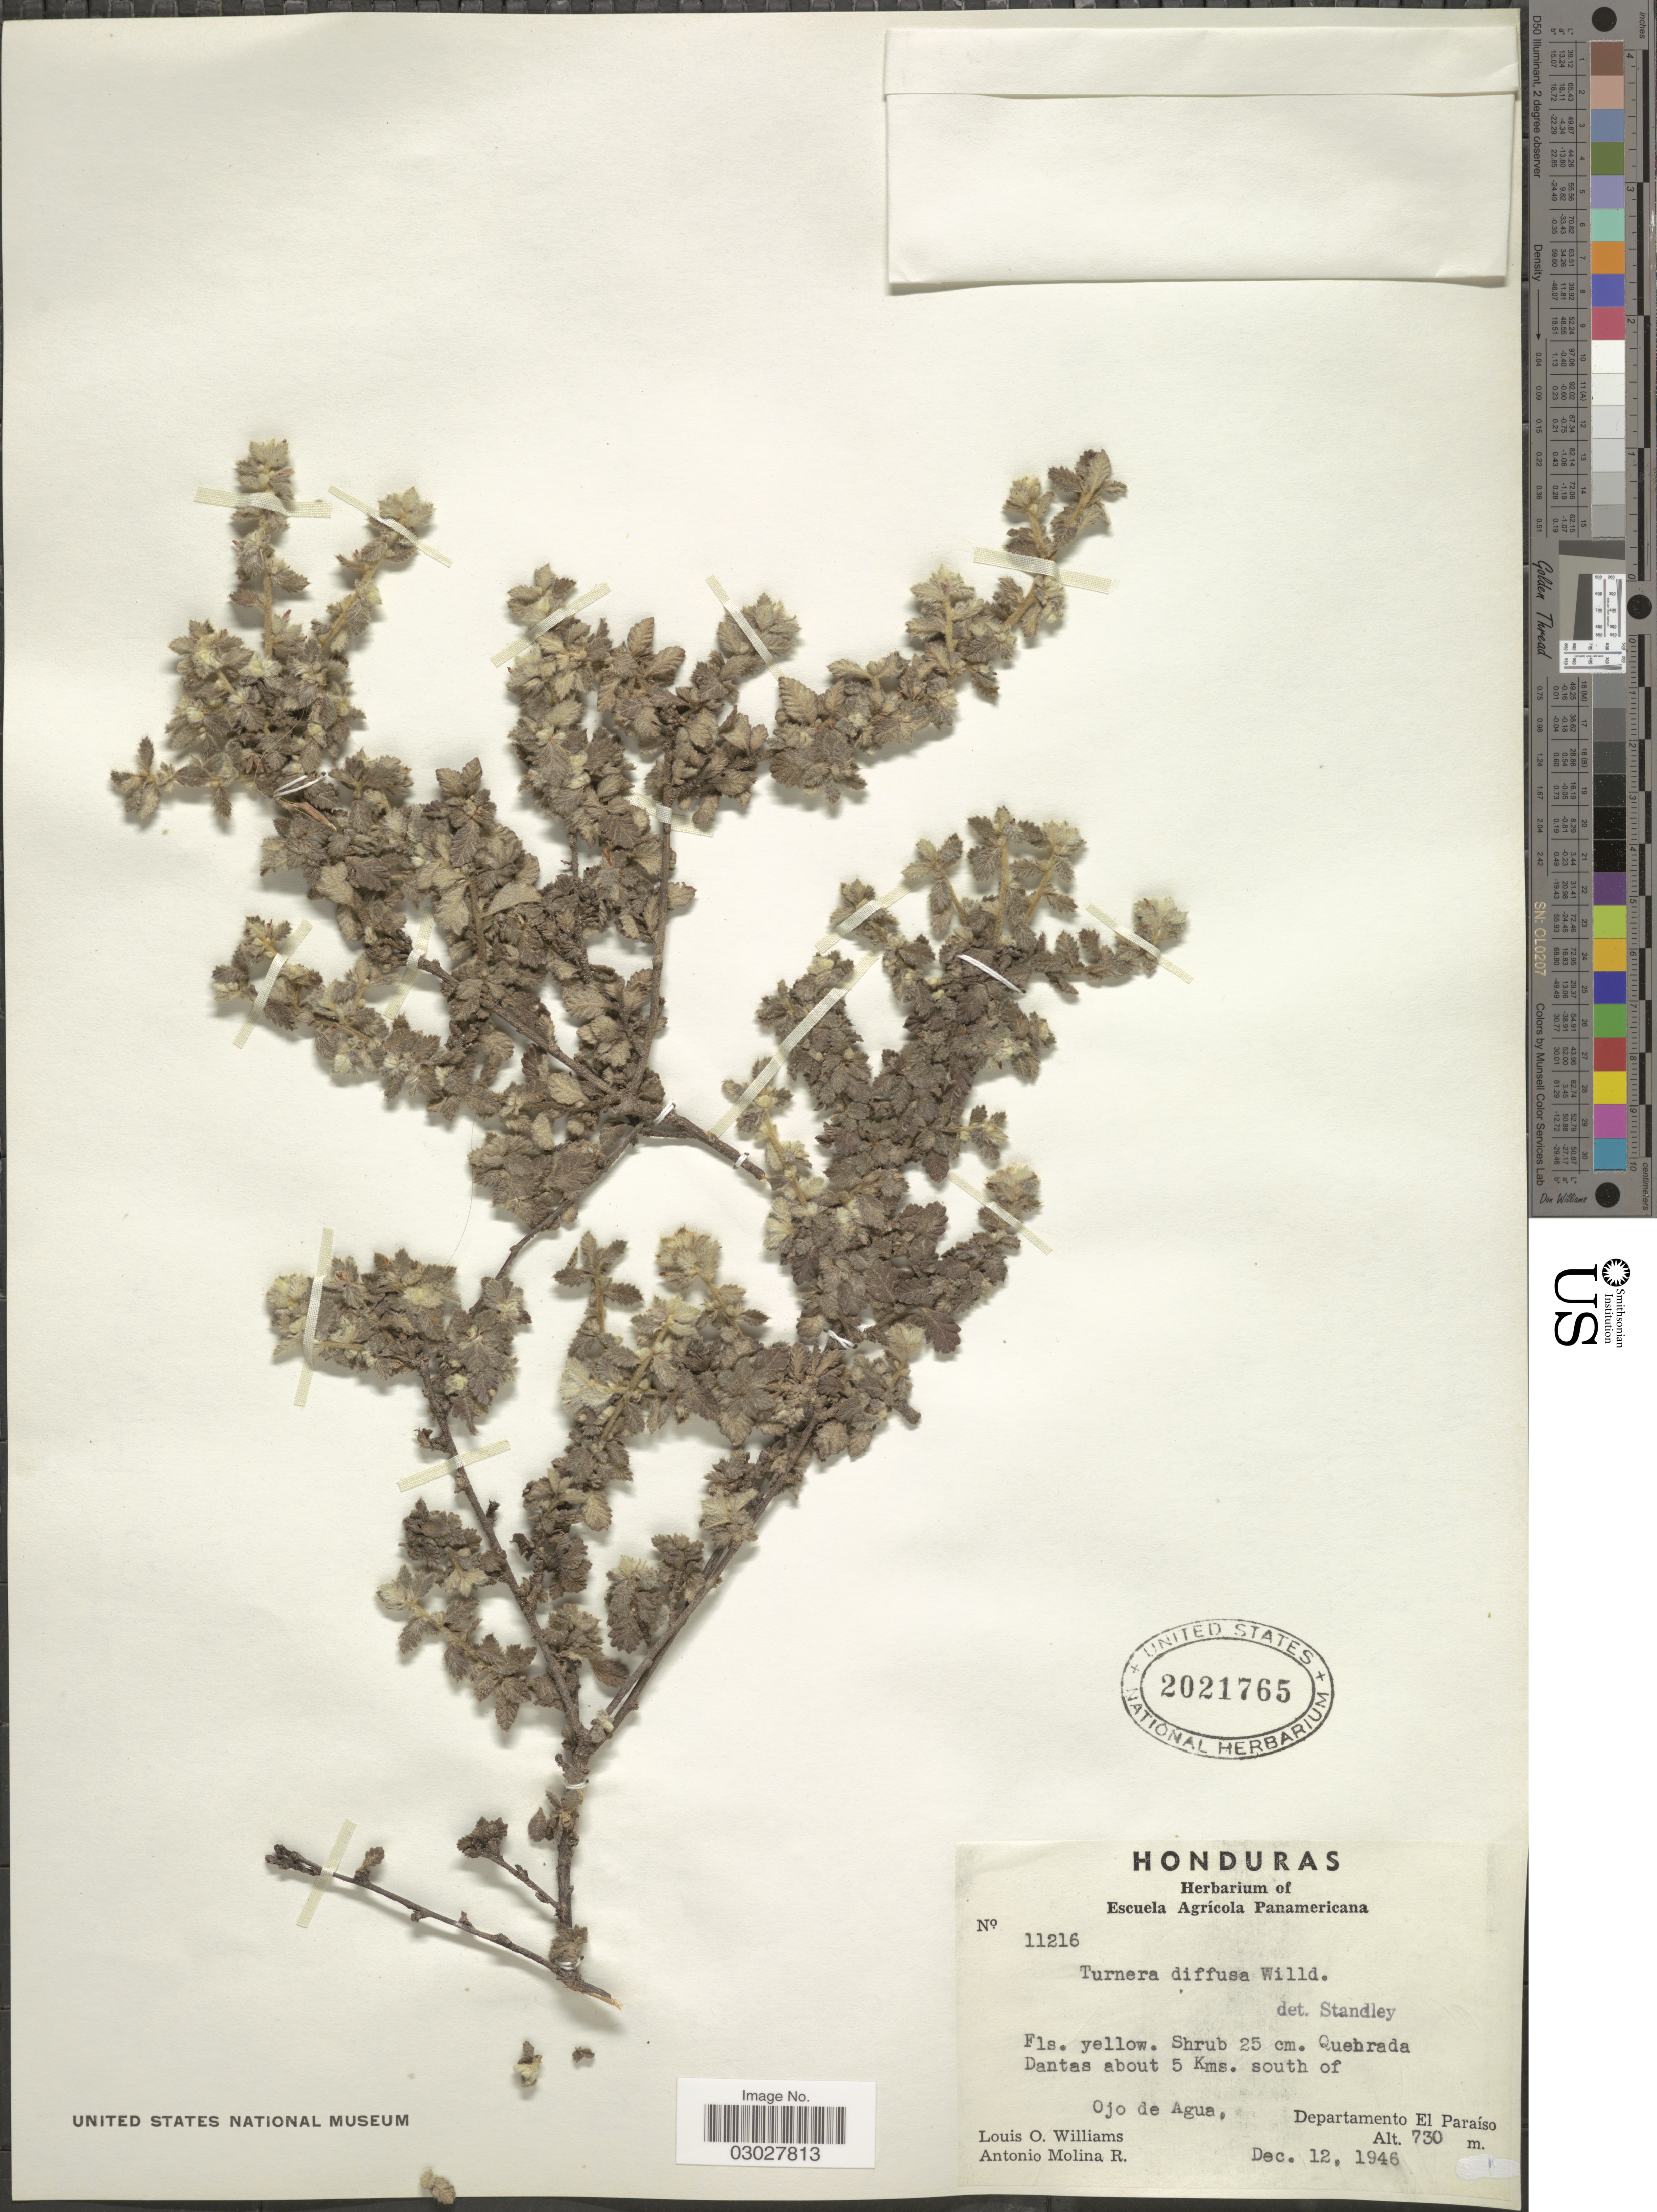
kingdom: Plantae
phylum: Tracheophyta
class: Magnoliopsida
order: Malpighiales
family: Turneraceae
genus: Turnera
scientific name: Turnera diffusa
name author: Willd. ex Schult.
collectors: L. O. Williams & A. Molina R.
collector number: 11216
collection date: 1946-12-12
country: Honduras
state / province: El Paraíso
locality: Quebrada Dantas about 5 Kms. south of Ojo de Agua, Departamento El Paraíso.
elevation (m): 730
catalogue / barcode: US 2021765